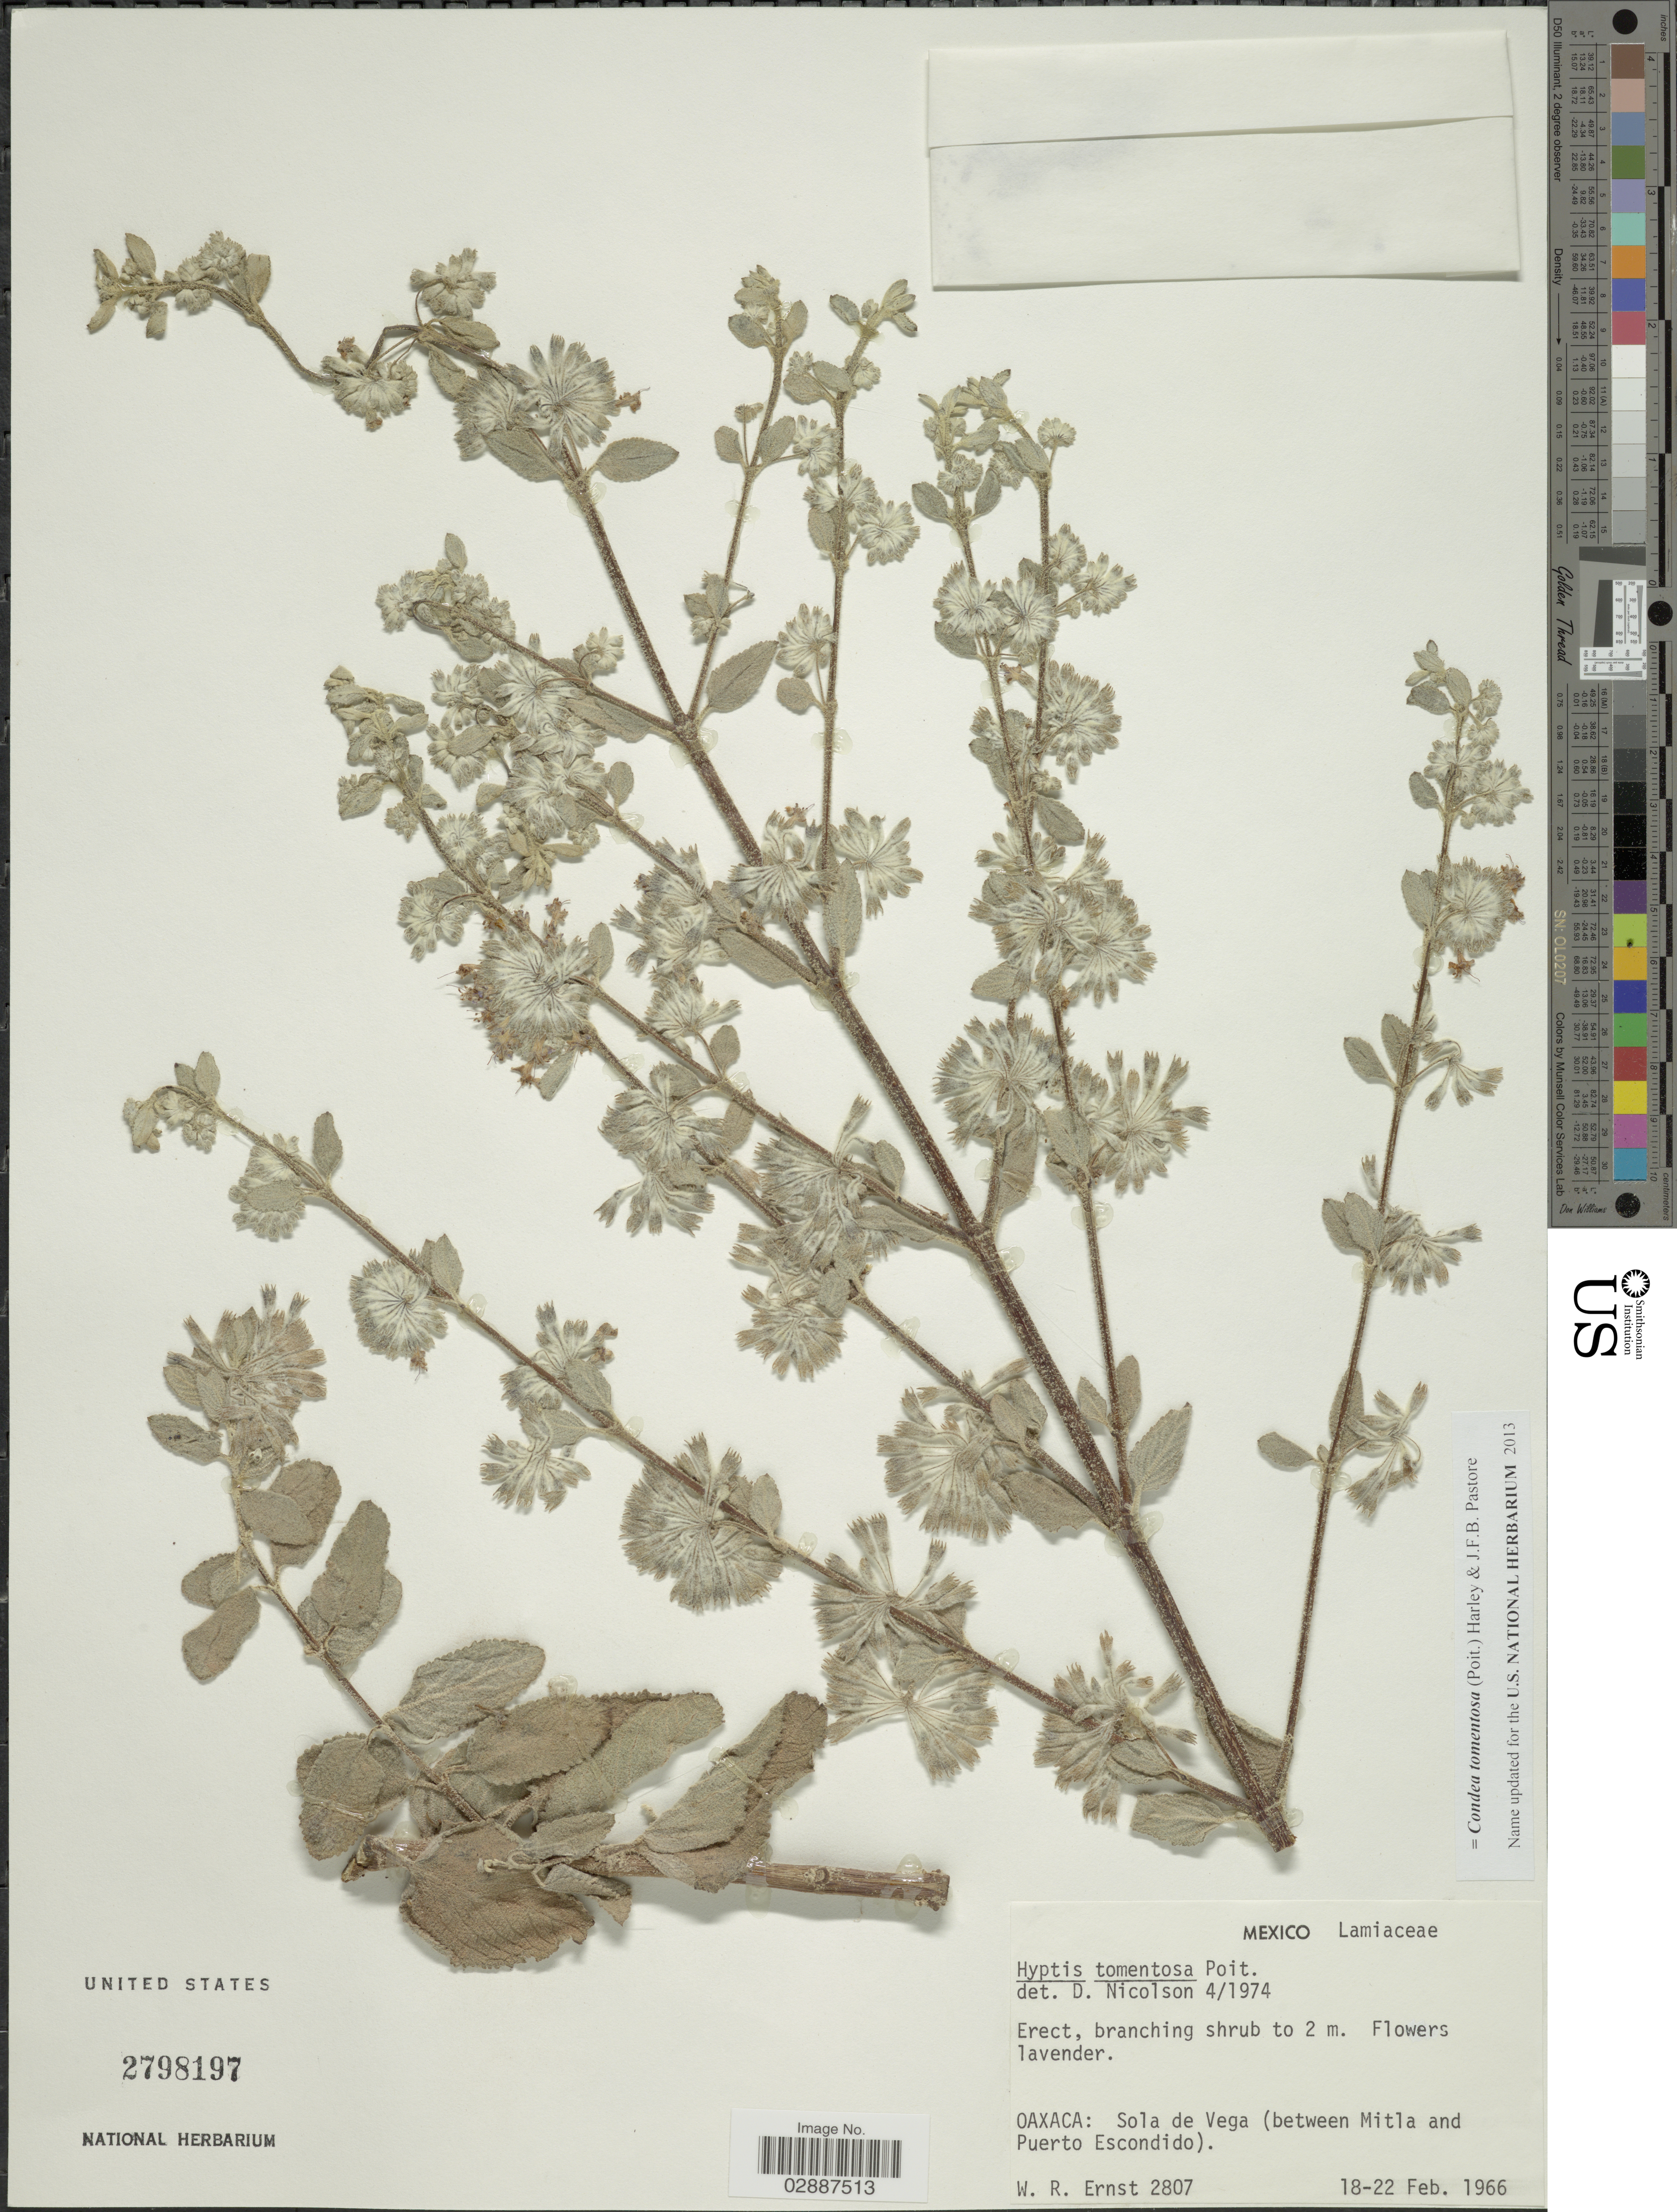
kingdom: Plantae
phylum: Tracheophyta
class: Magnoliopsida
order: Lamiales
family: Lamiaceae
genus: Condea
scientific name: Condea tomentosa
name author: (Poit.) Harley & J.F.B. Pastore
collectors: W. R. Ernst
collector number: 2807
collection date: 1966-02-18/1966-02-22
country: Mexico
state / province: Oaxaca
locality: Sola de Vega (between Mitla and Puerto Escondido).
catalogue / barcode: US 2798197